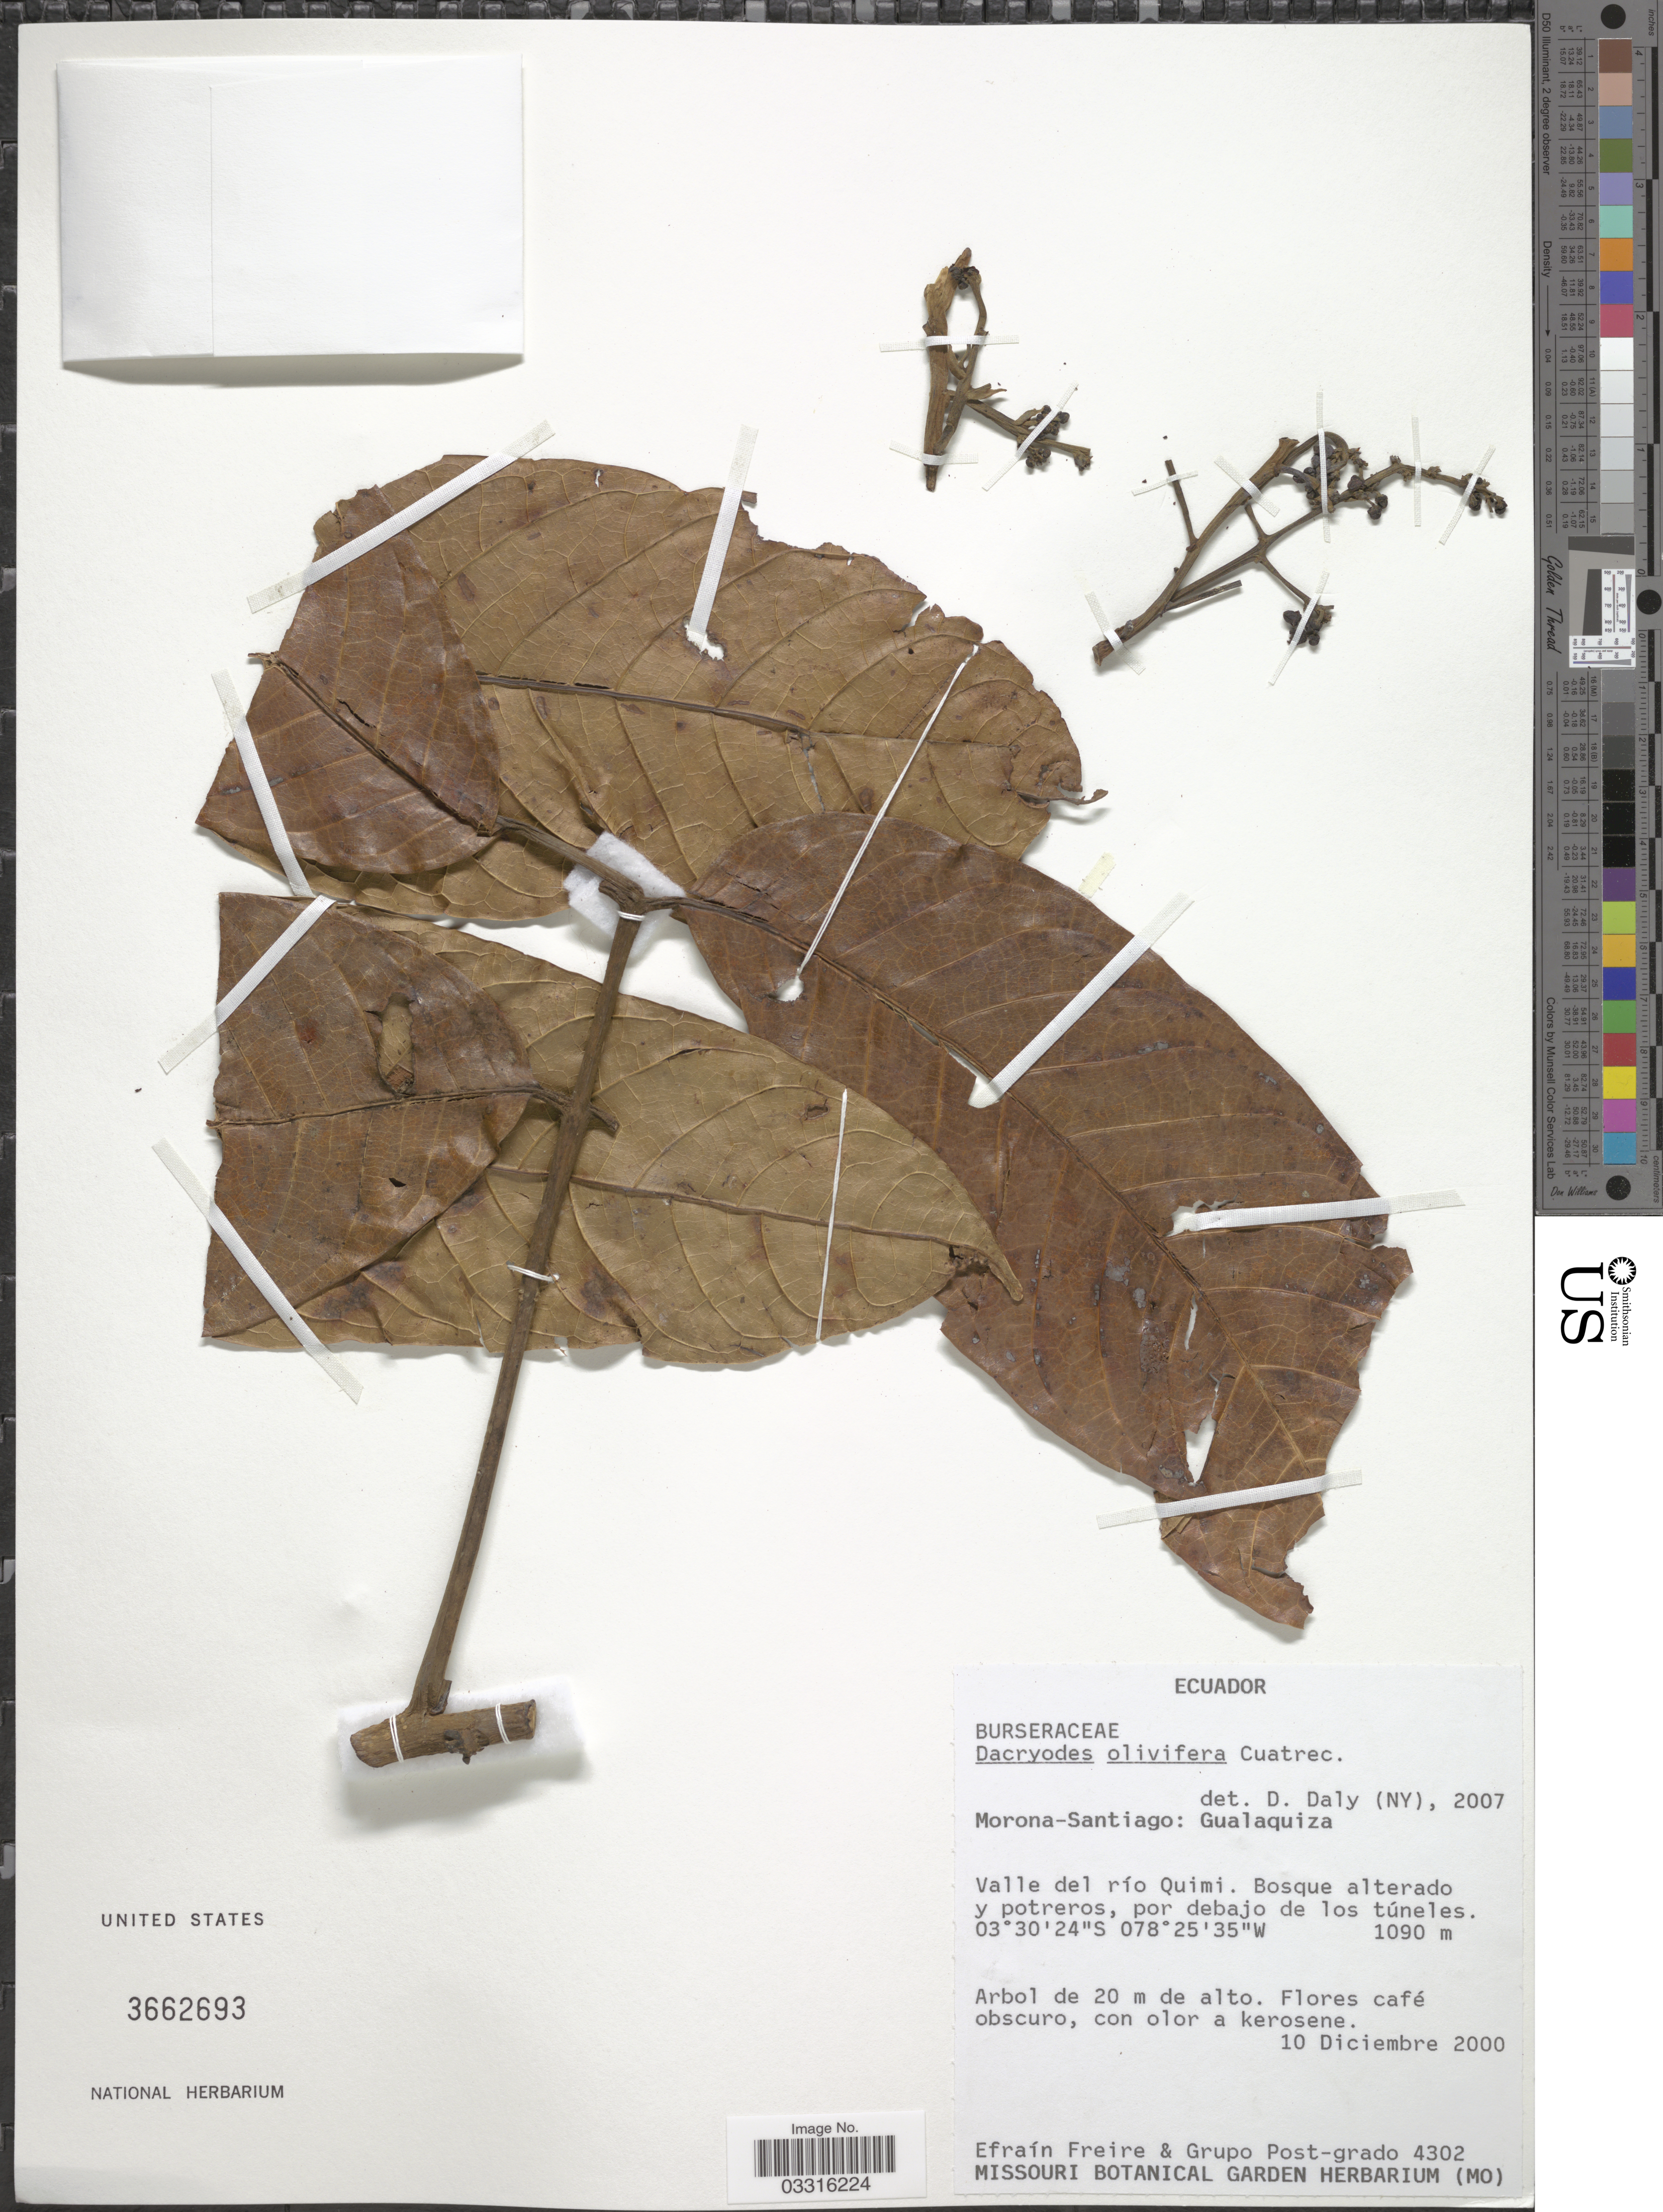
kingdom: Plantae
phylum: Tracheophyta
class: Magnoliopsida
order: Sapindales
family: Burseraceae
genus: Dacryodes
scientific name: Dacryodes olivifera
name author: Cuatrec.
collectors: E. Freire & Grupe Post-Grado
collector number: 4302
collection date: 2000-12-10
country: Ecuador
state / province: Morona-Santiago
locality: Gualaquiza, Valle del río Quimi.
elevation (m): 1090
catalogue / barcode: US 3662693